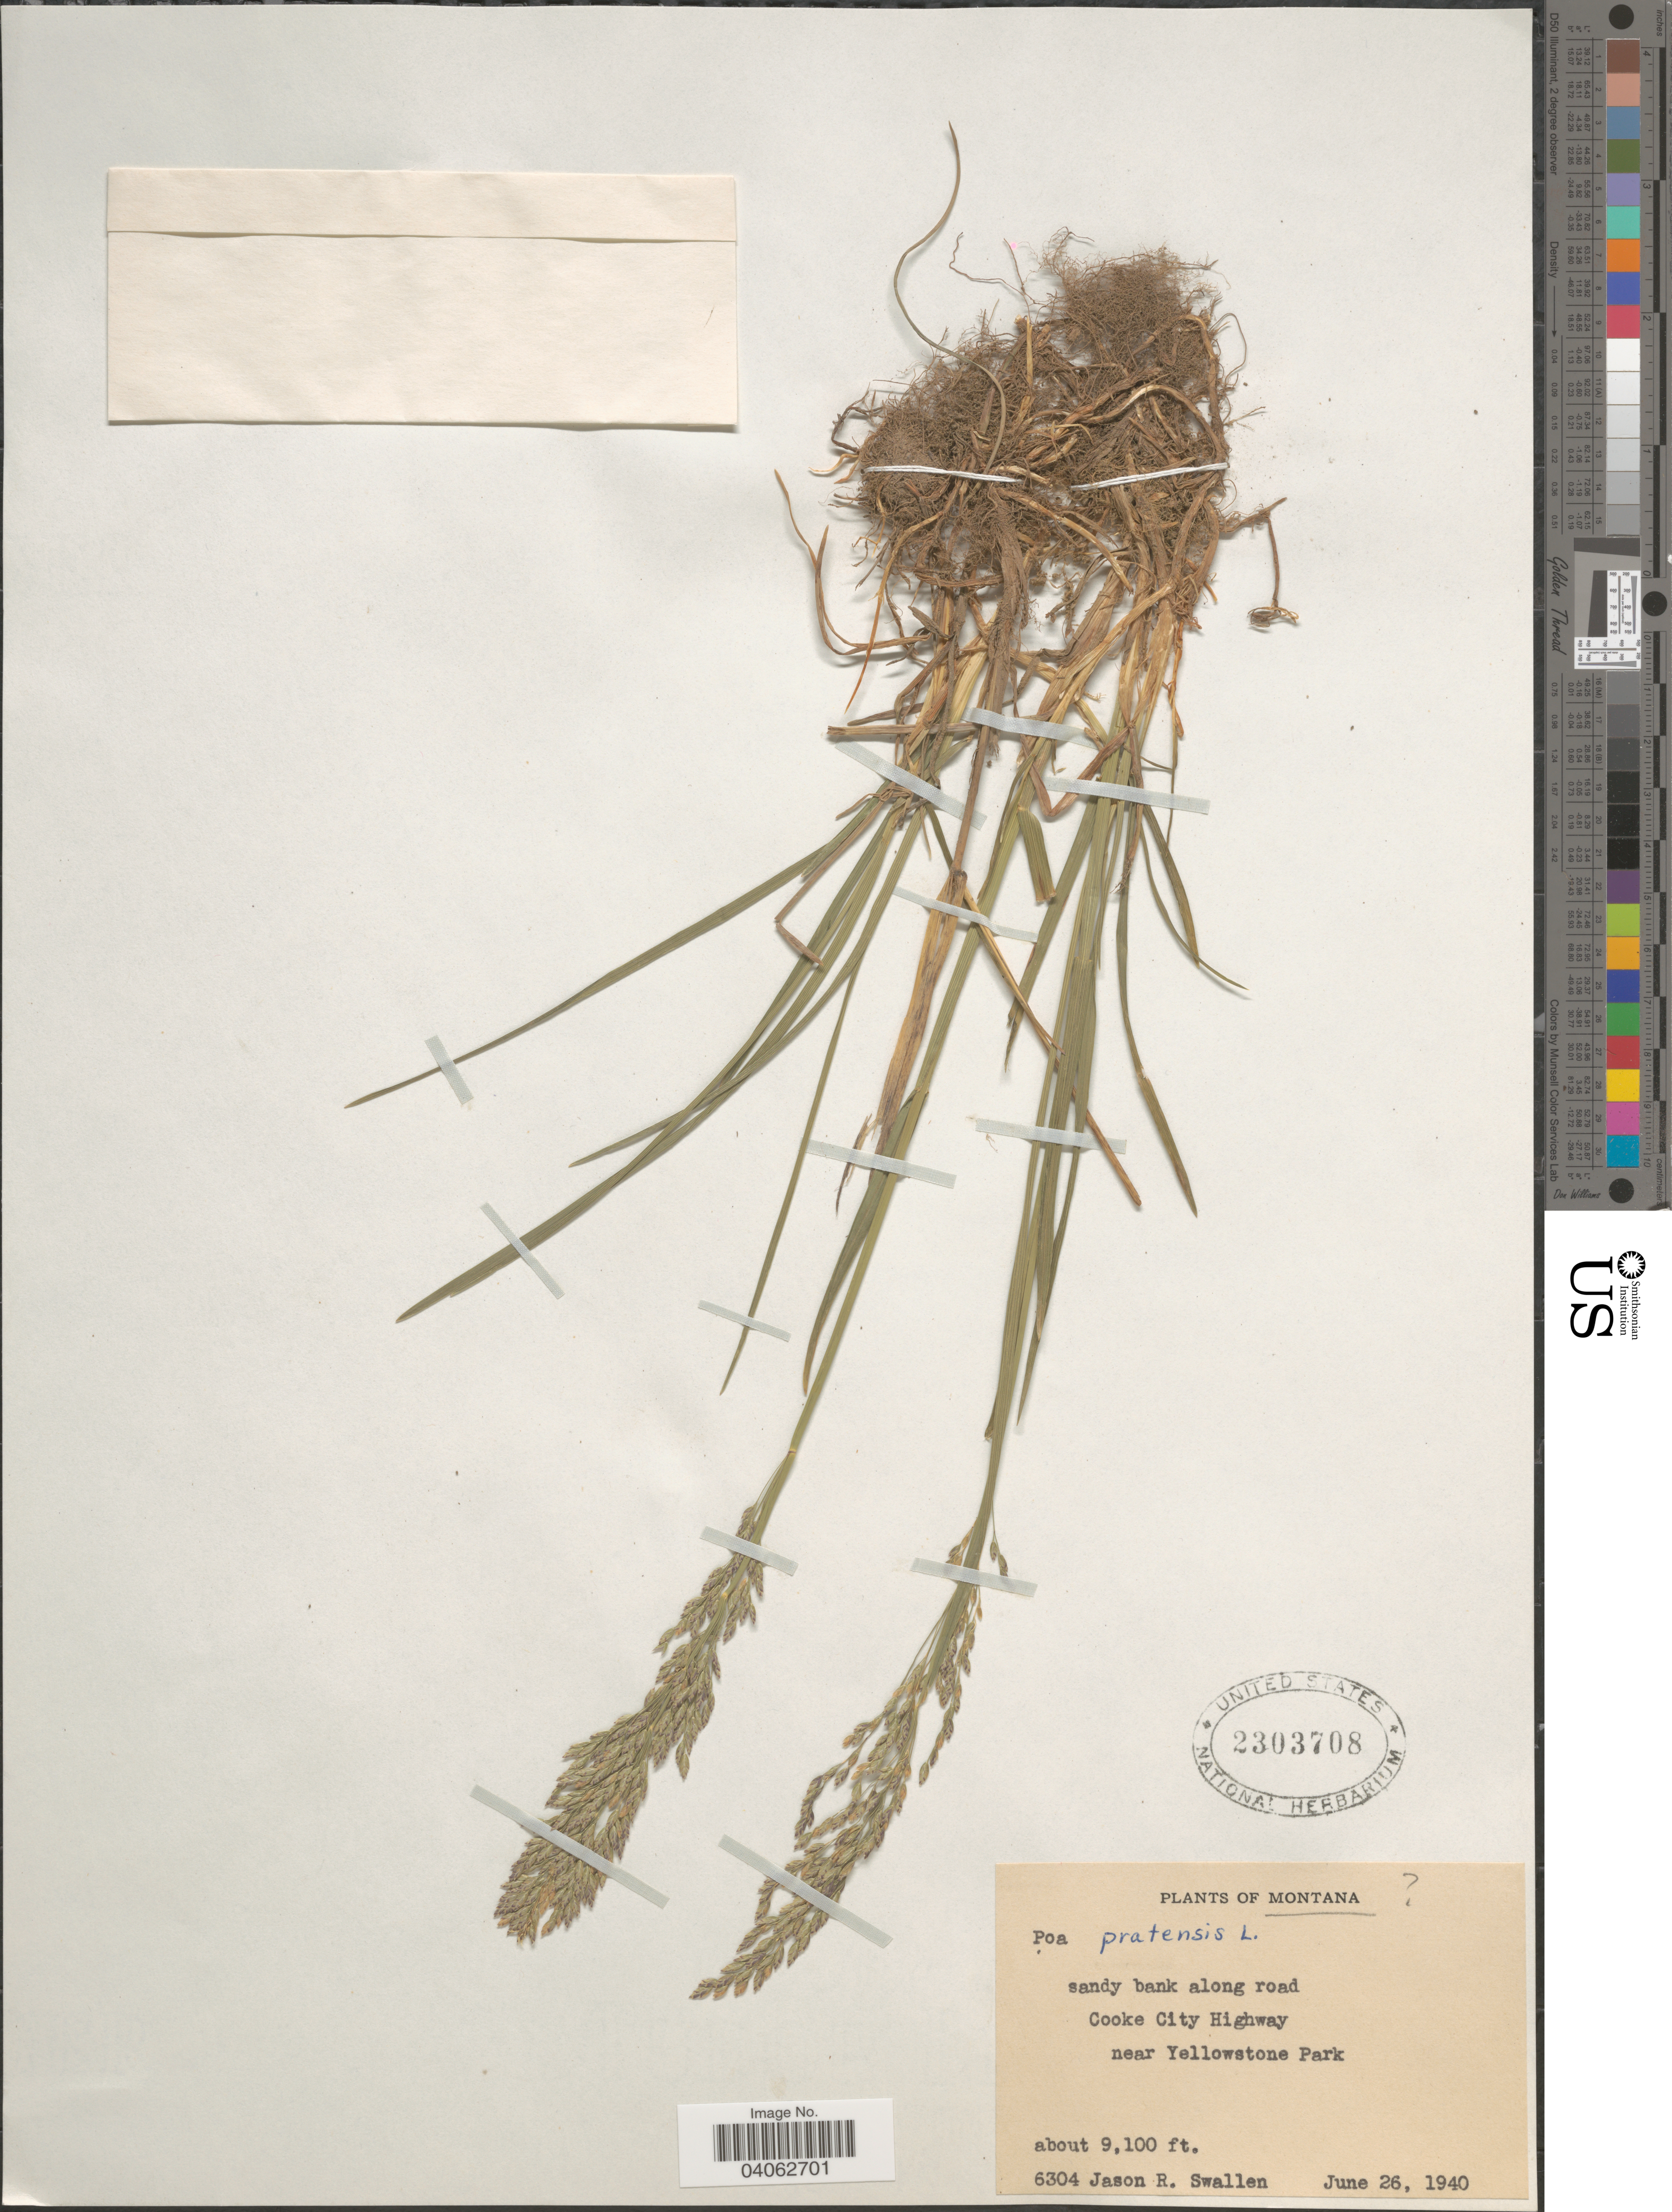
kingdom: Plantae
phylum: Tracheophyta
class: Liliopsida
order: Poales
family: Poaceae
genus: Poa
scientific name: Poa pratensis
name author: L.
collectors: J. R. Swallen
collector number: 6304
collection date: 1940-06-26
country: United States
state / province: Montana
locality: Sandy bank along road Cooke City Highway near Yellowstone Park.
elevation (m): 2774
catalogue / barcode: US 2303708